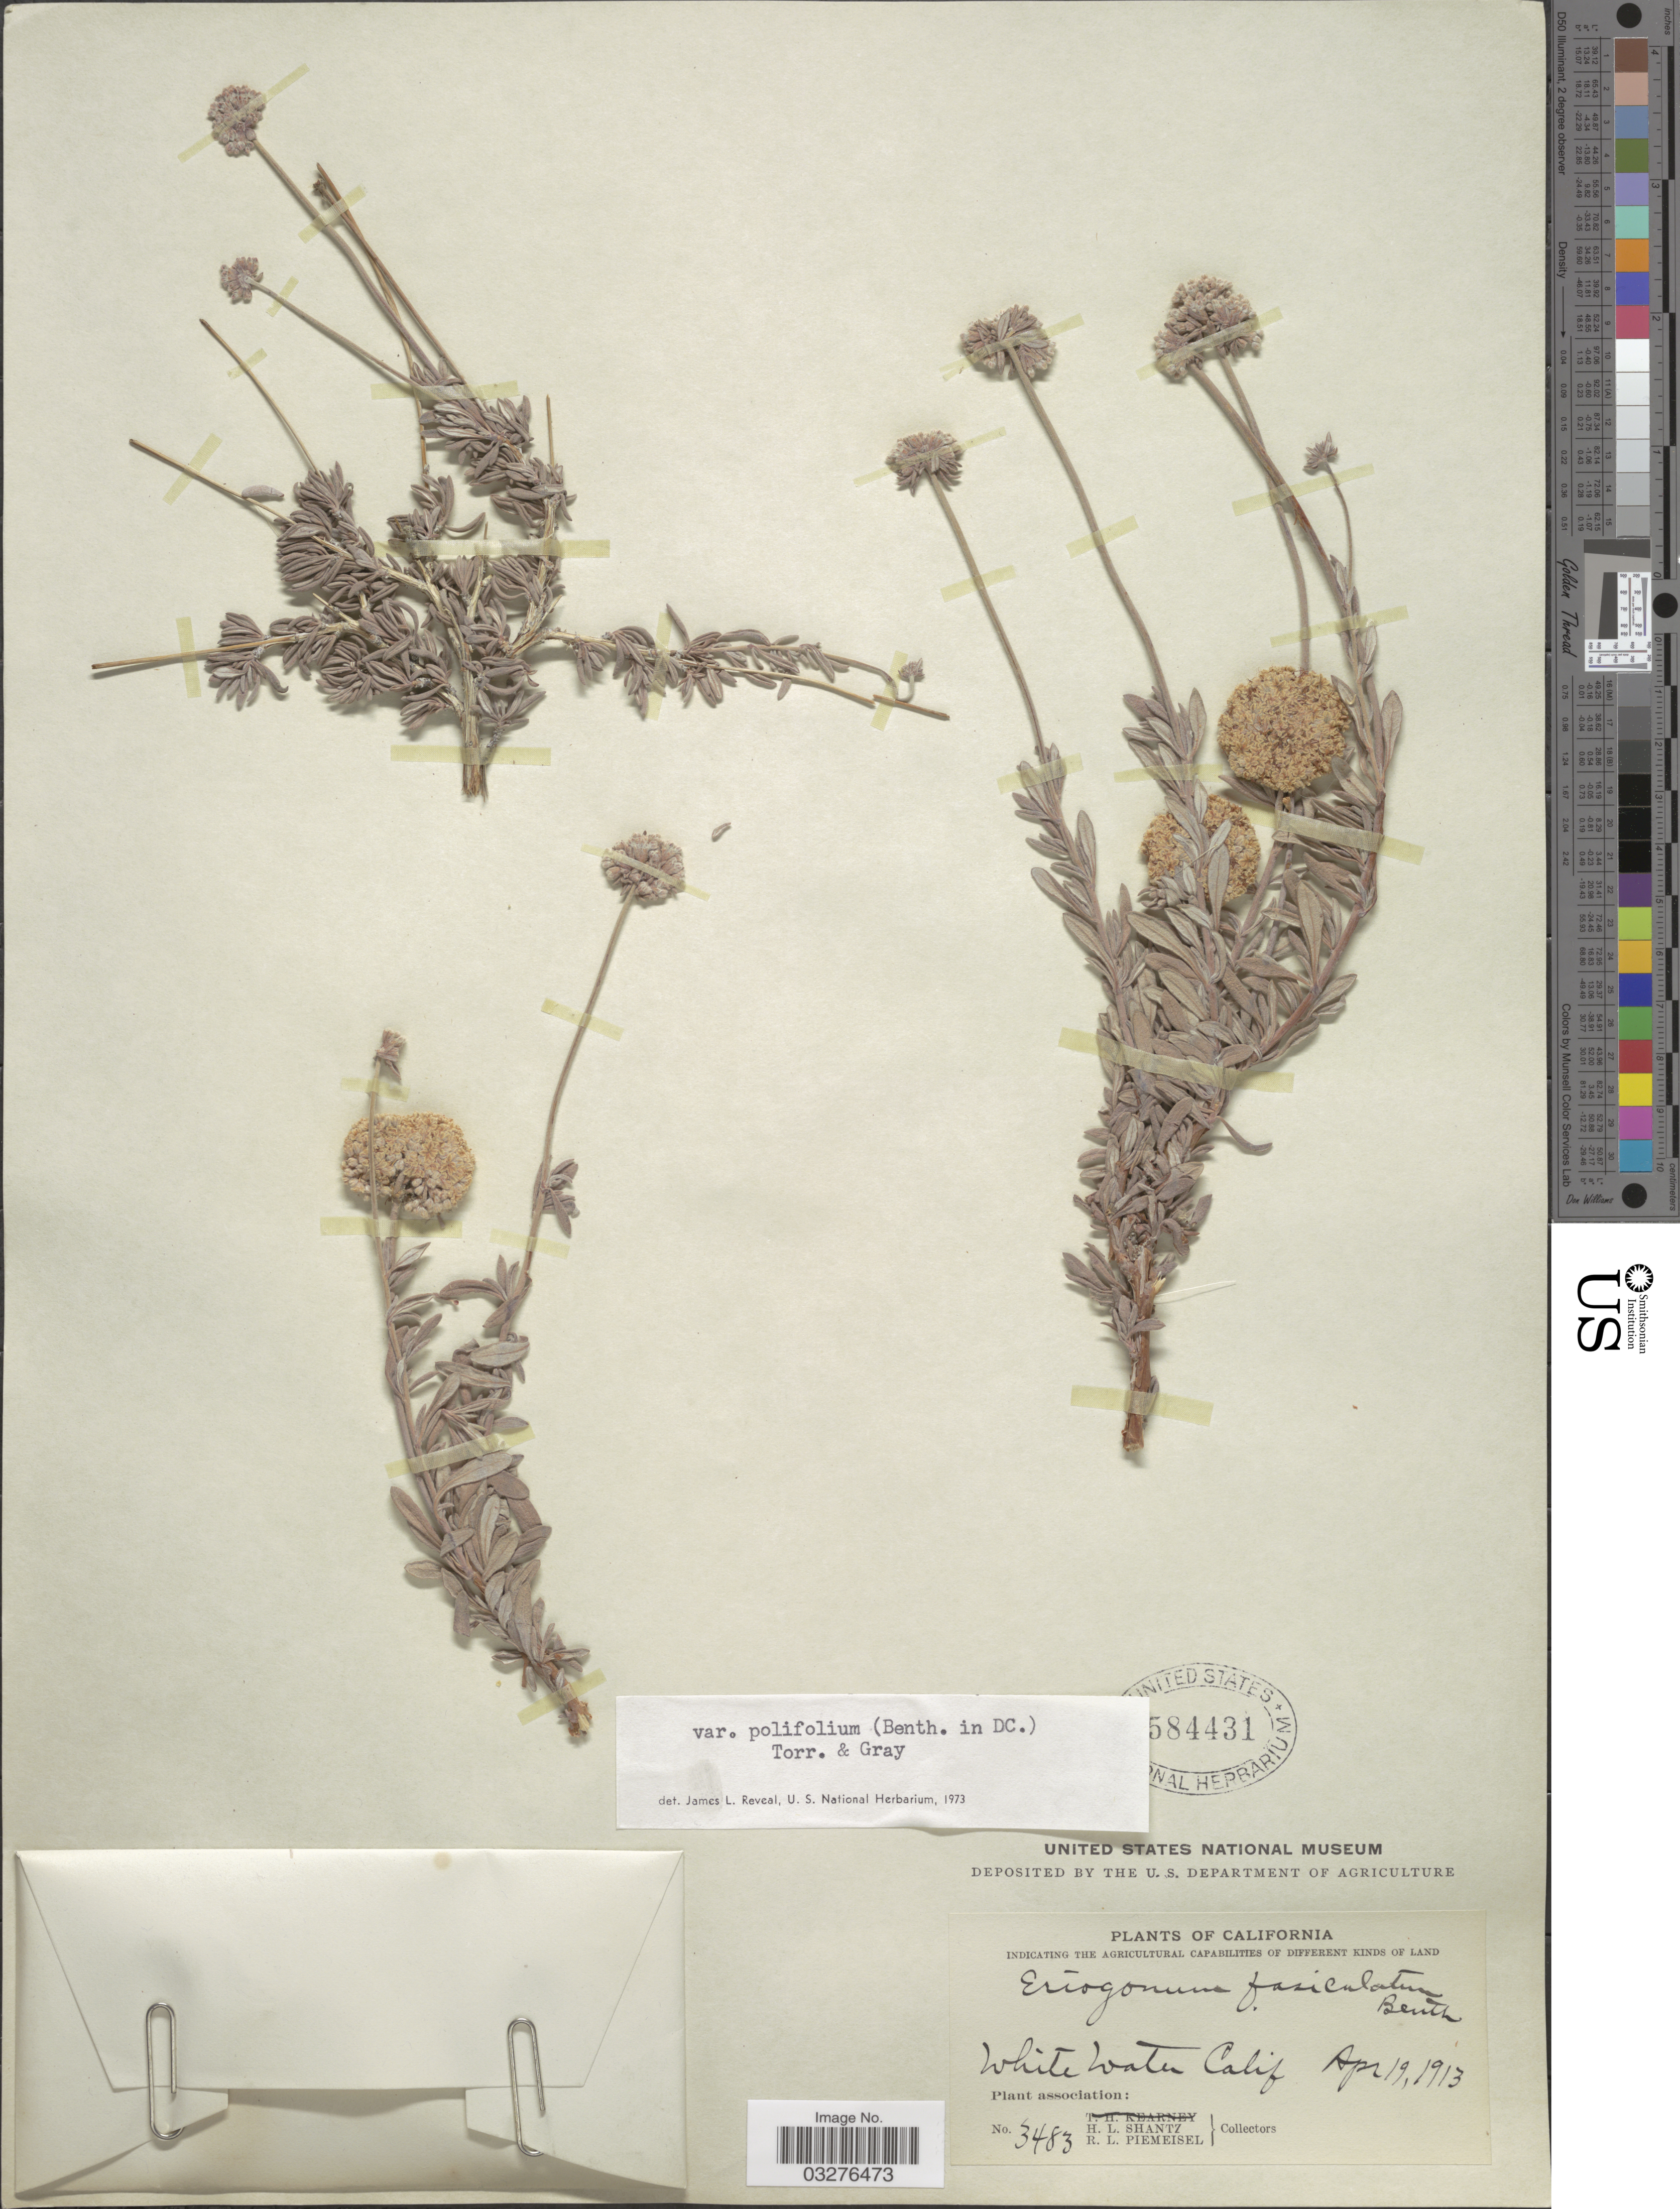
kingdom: Plantae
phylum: Tracheophyta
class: Magnoliopsida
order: Caryophyllales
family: Polygonaceae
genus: Eriogonum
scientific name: Eriogonum fasciculatum var. polifolium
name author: (Benth.) Torr. & A. Gray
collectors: H. Shantz & R. L. Piemeisel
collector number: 3483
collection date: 1913-04-19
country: United States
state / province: California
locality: White Water Calif.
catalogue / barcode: US 584431